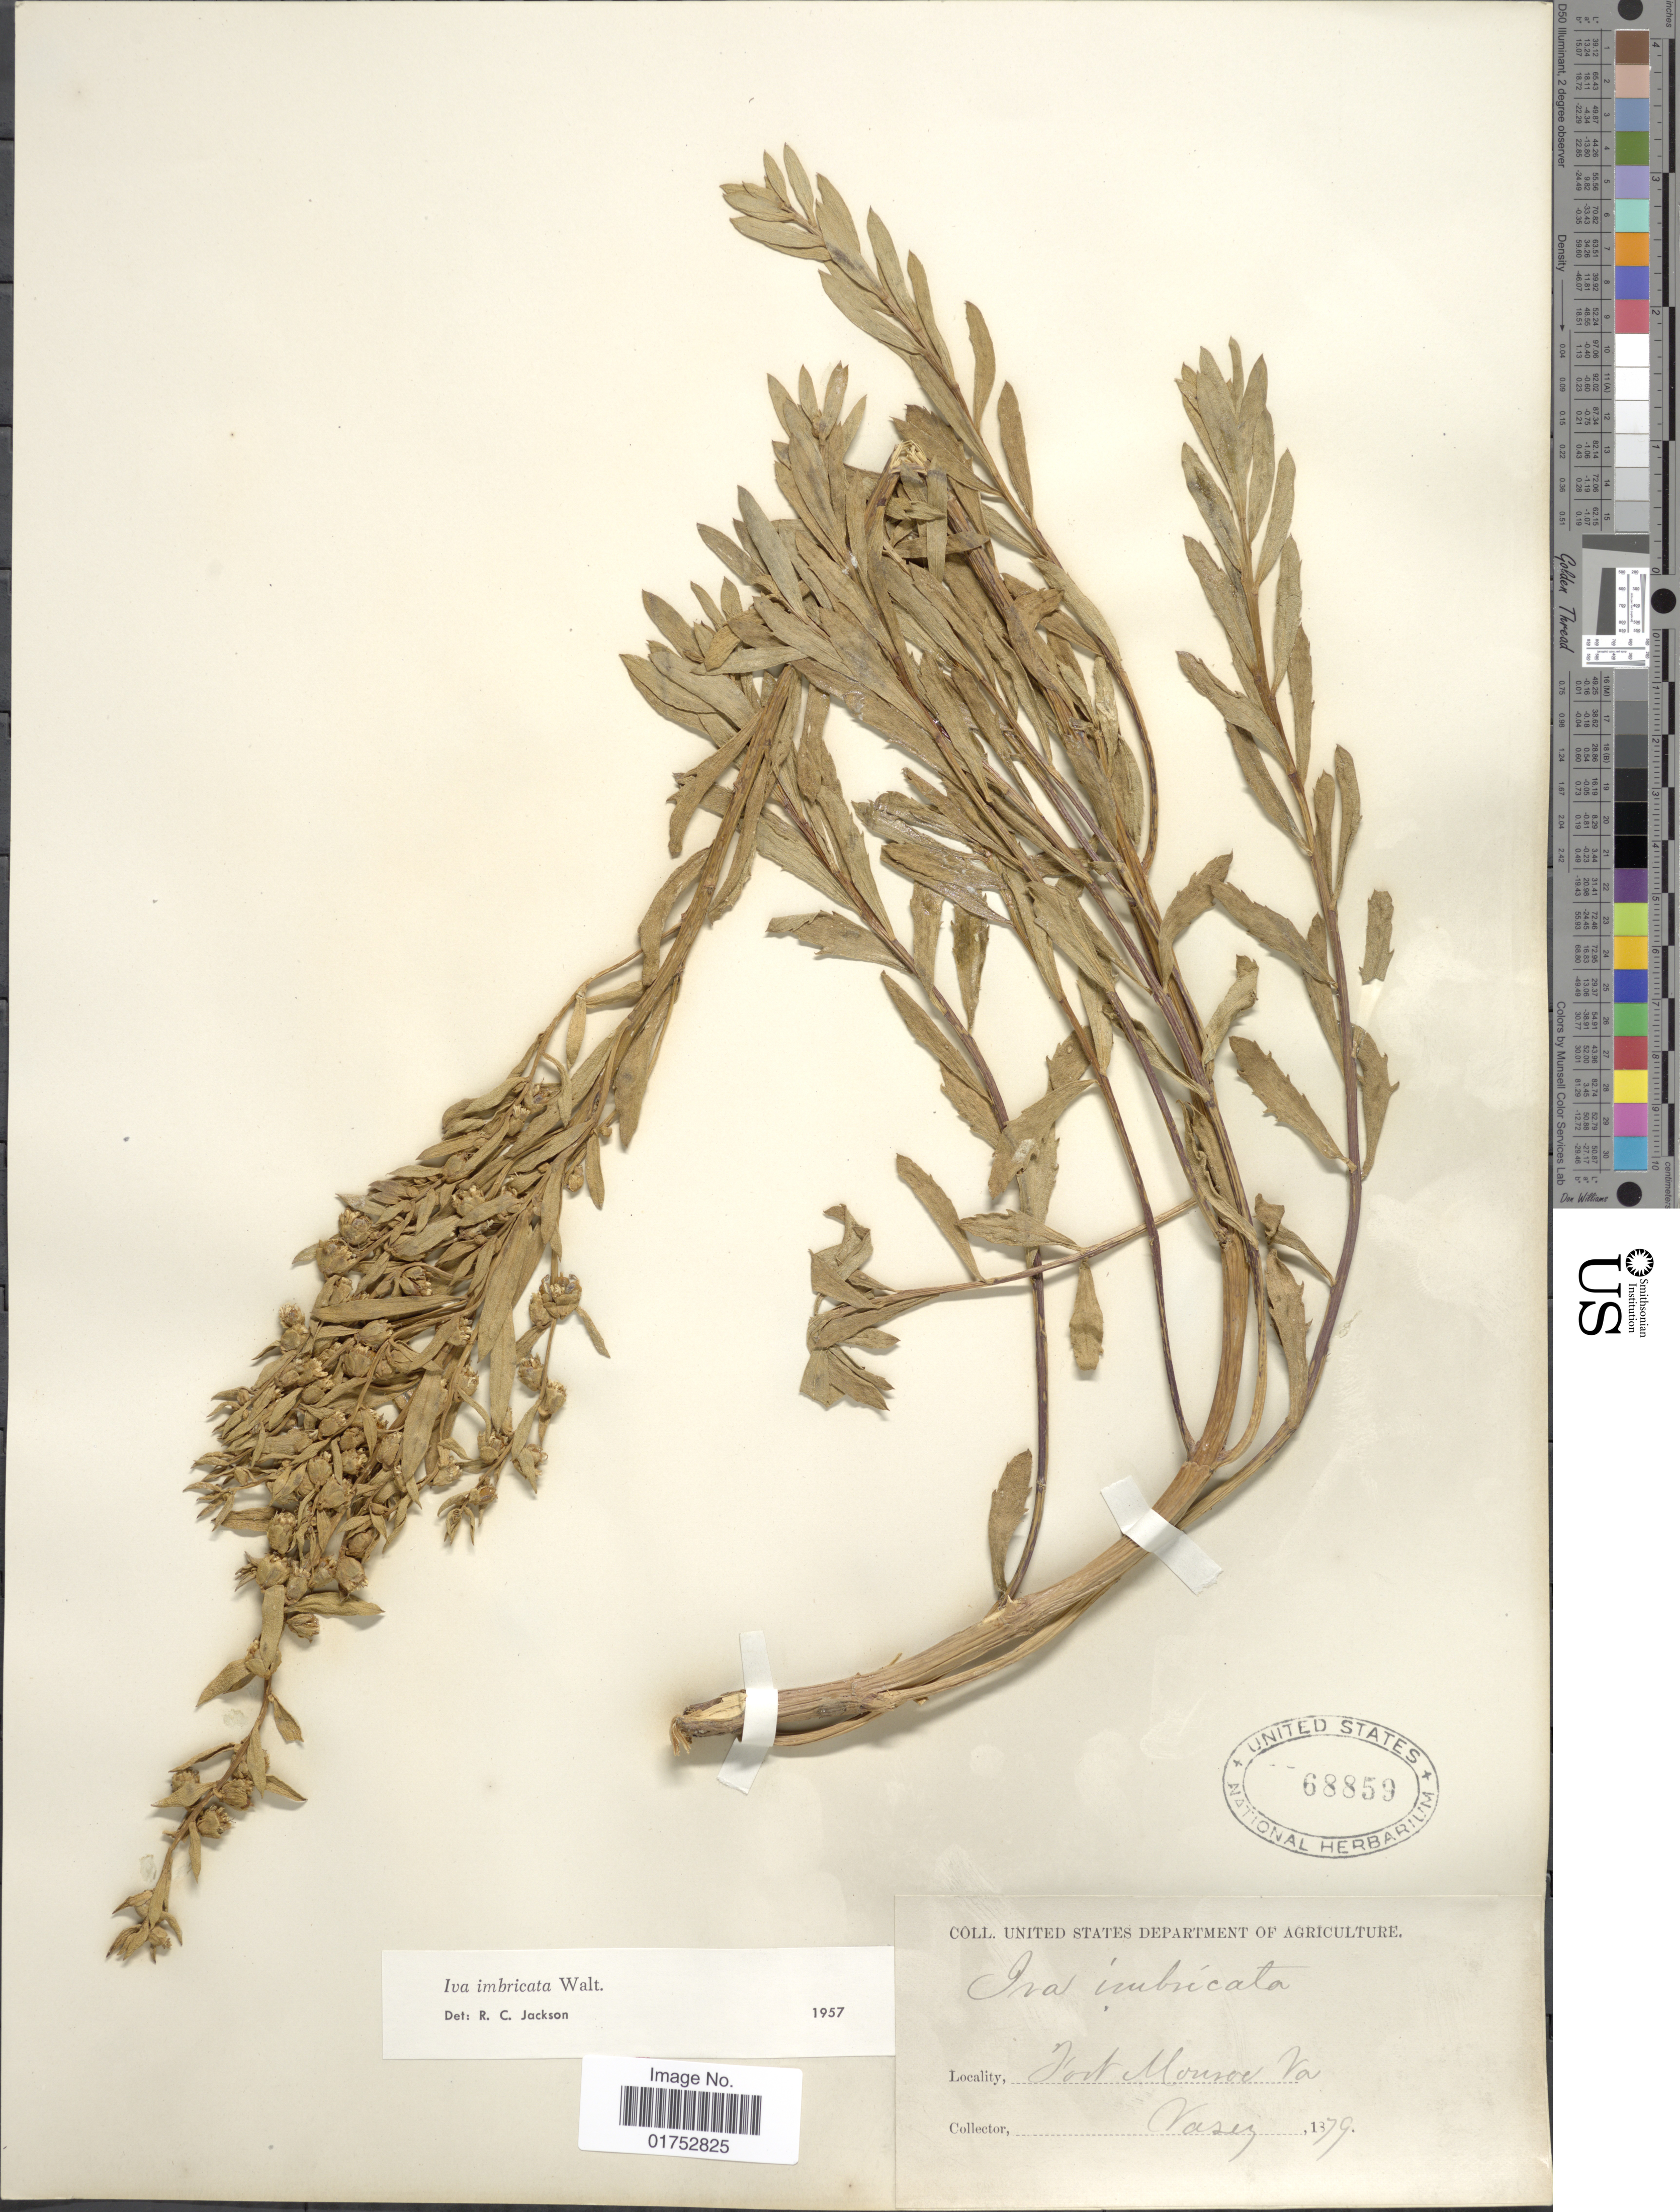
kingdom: Plantae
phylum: Tracheophyta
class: Magnoliopsida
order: Asterales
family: Asteraceae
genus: Iva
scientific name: Iva imbricata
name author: Walter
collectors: Vasey, --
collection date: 1879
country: United States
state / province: Virginia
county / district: City of Hampton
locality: Fort Monroe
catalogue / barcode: US 68859